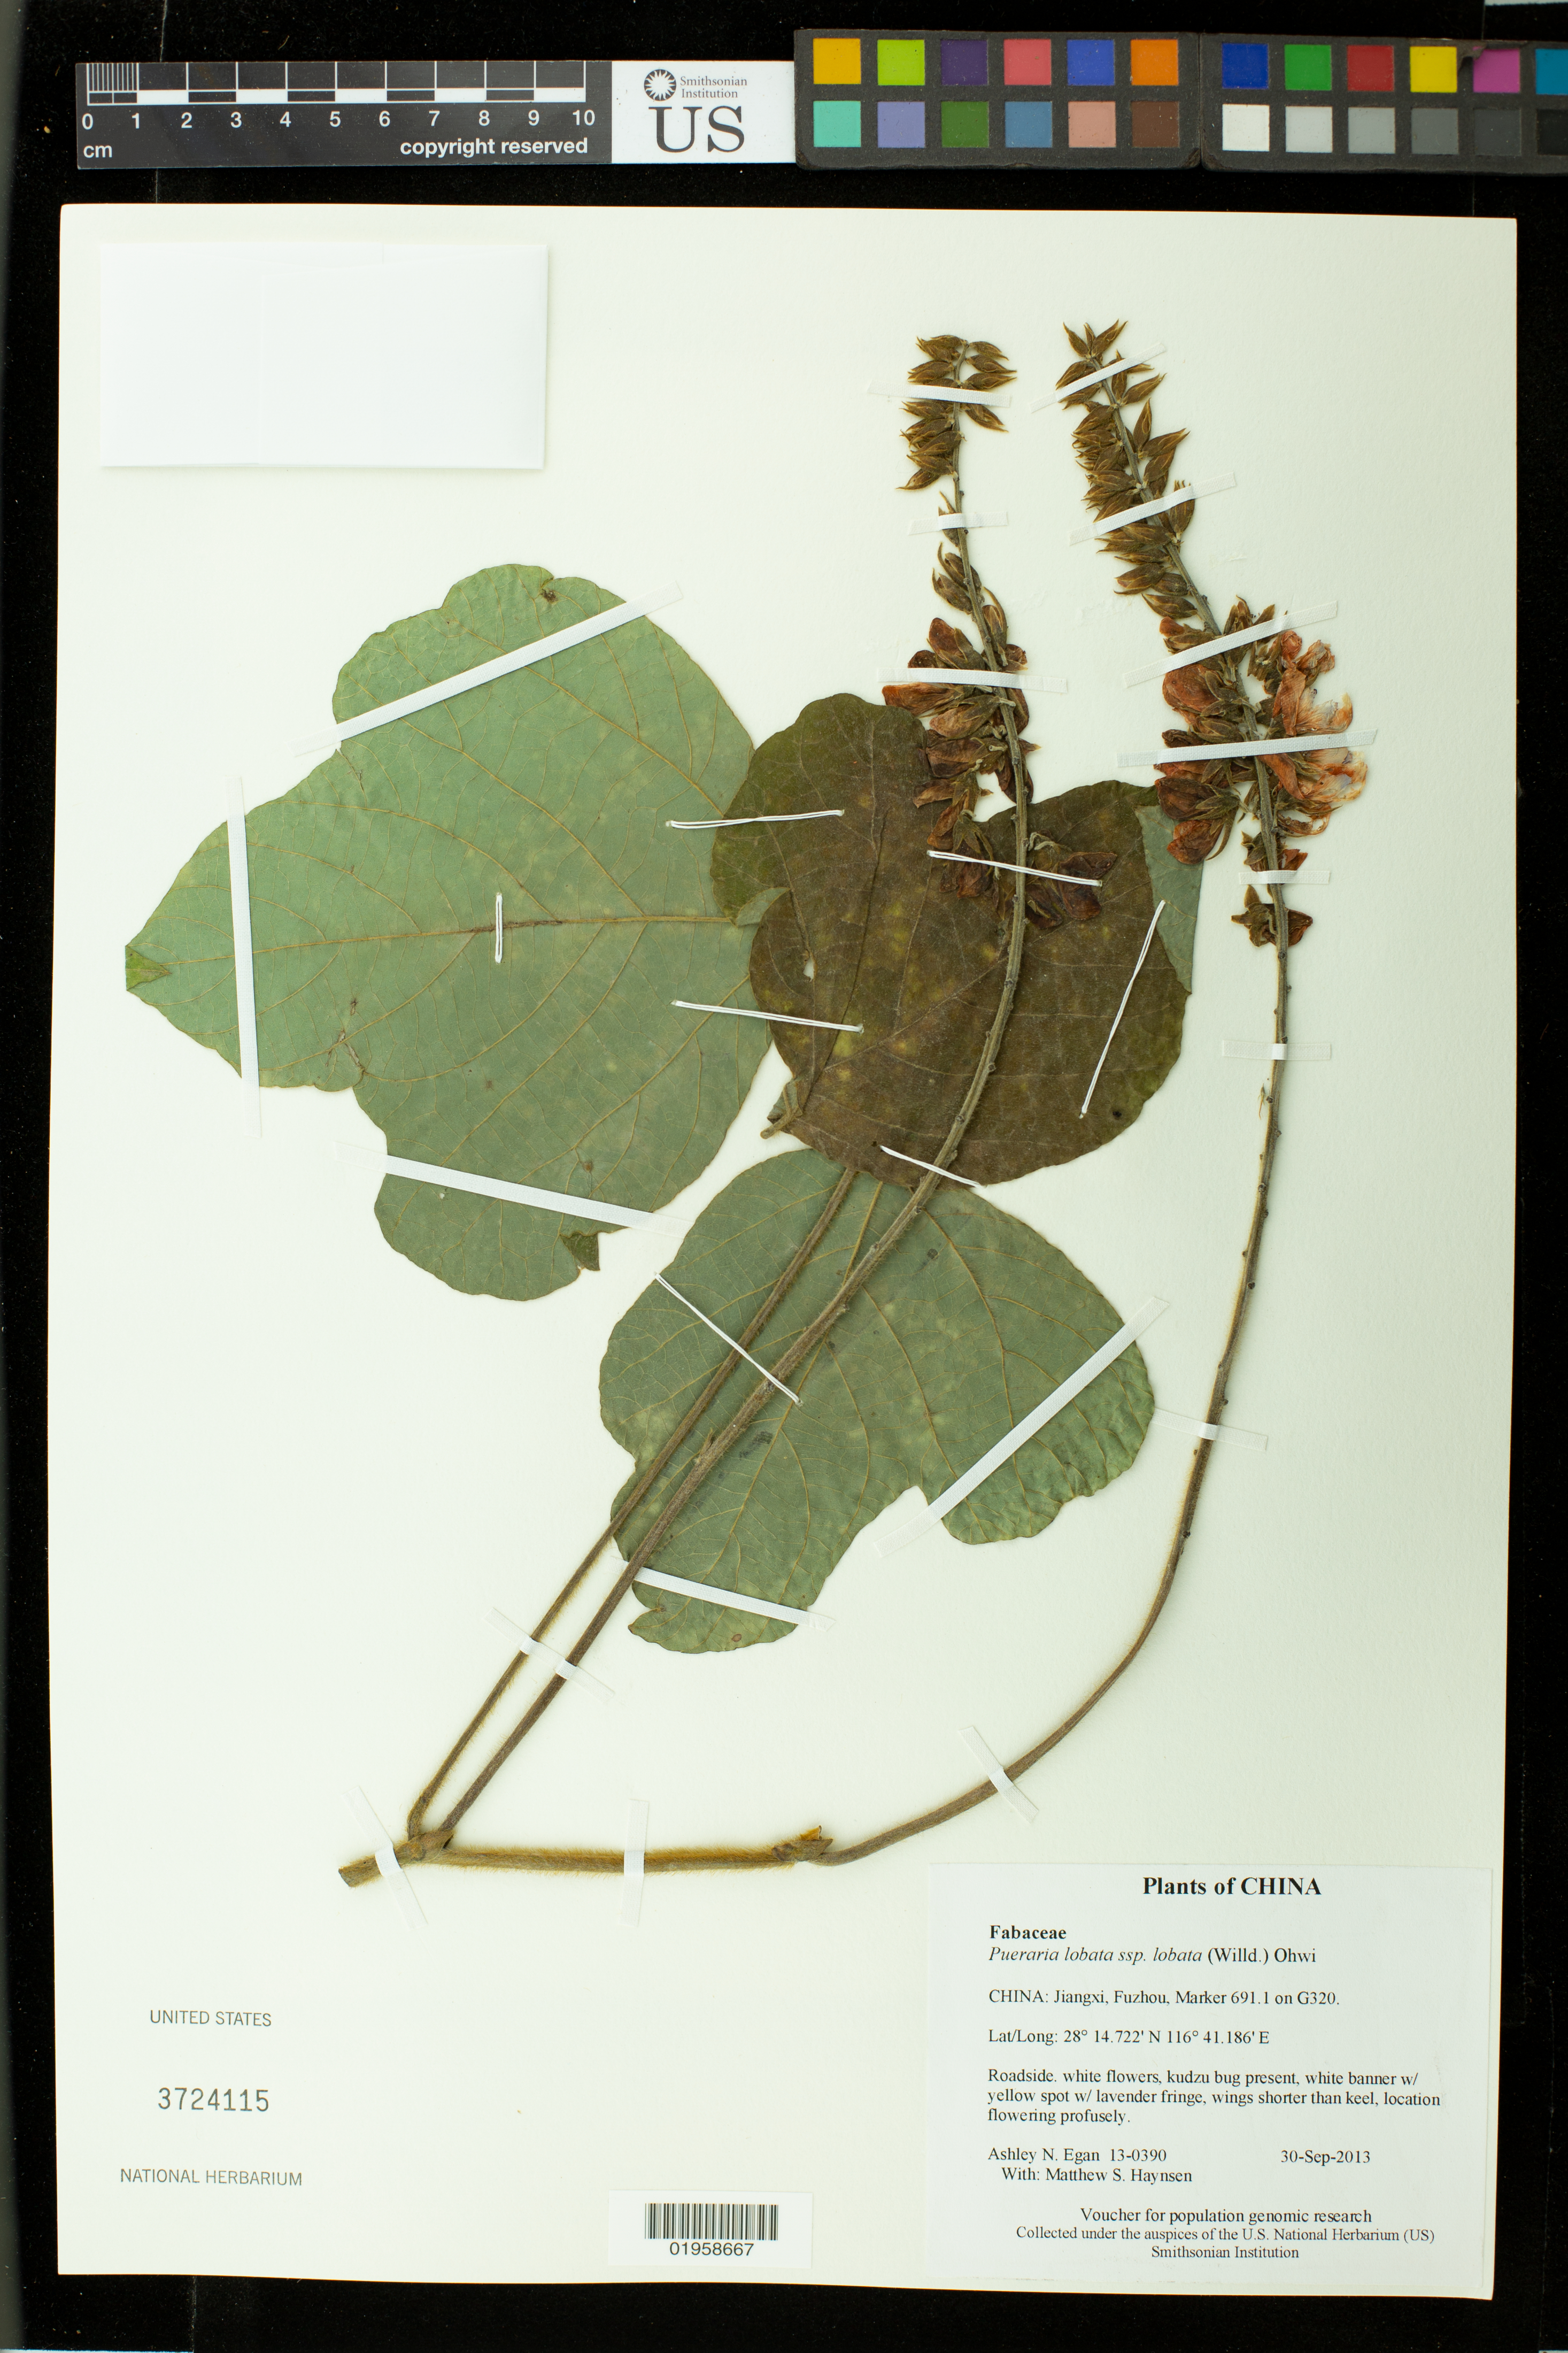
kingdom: Plantae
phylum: Tracheophyta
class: Magnoliopsida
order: Fabales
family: Fabaceae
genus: Pueraria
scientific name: Pueraria lobata subsp. lobata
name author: (Willd.) Ohwi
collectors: A. N. Egan & M. Hansen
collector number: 13-0390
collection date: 2013-09-30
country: China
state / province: Jiangxi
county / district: Fuzhou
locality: Marker 691.1 on G320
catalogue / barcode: US 3724115